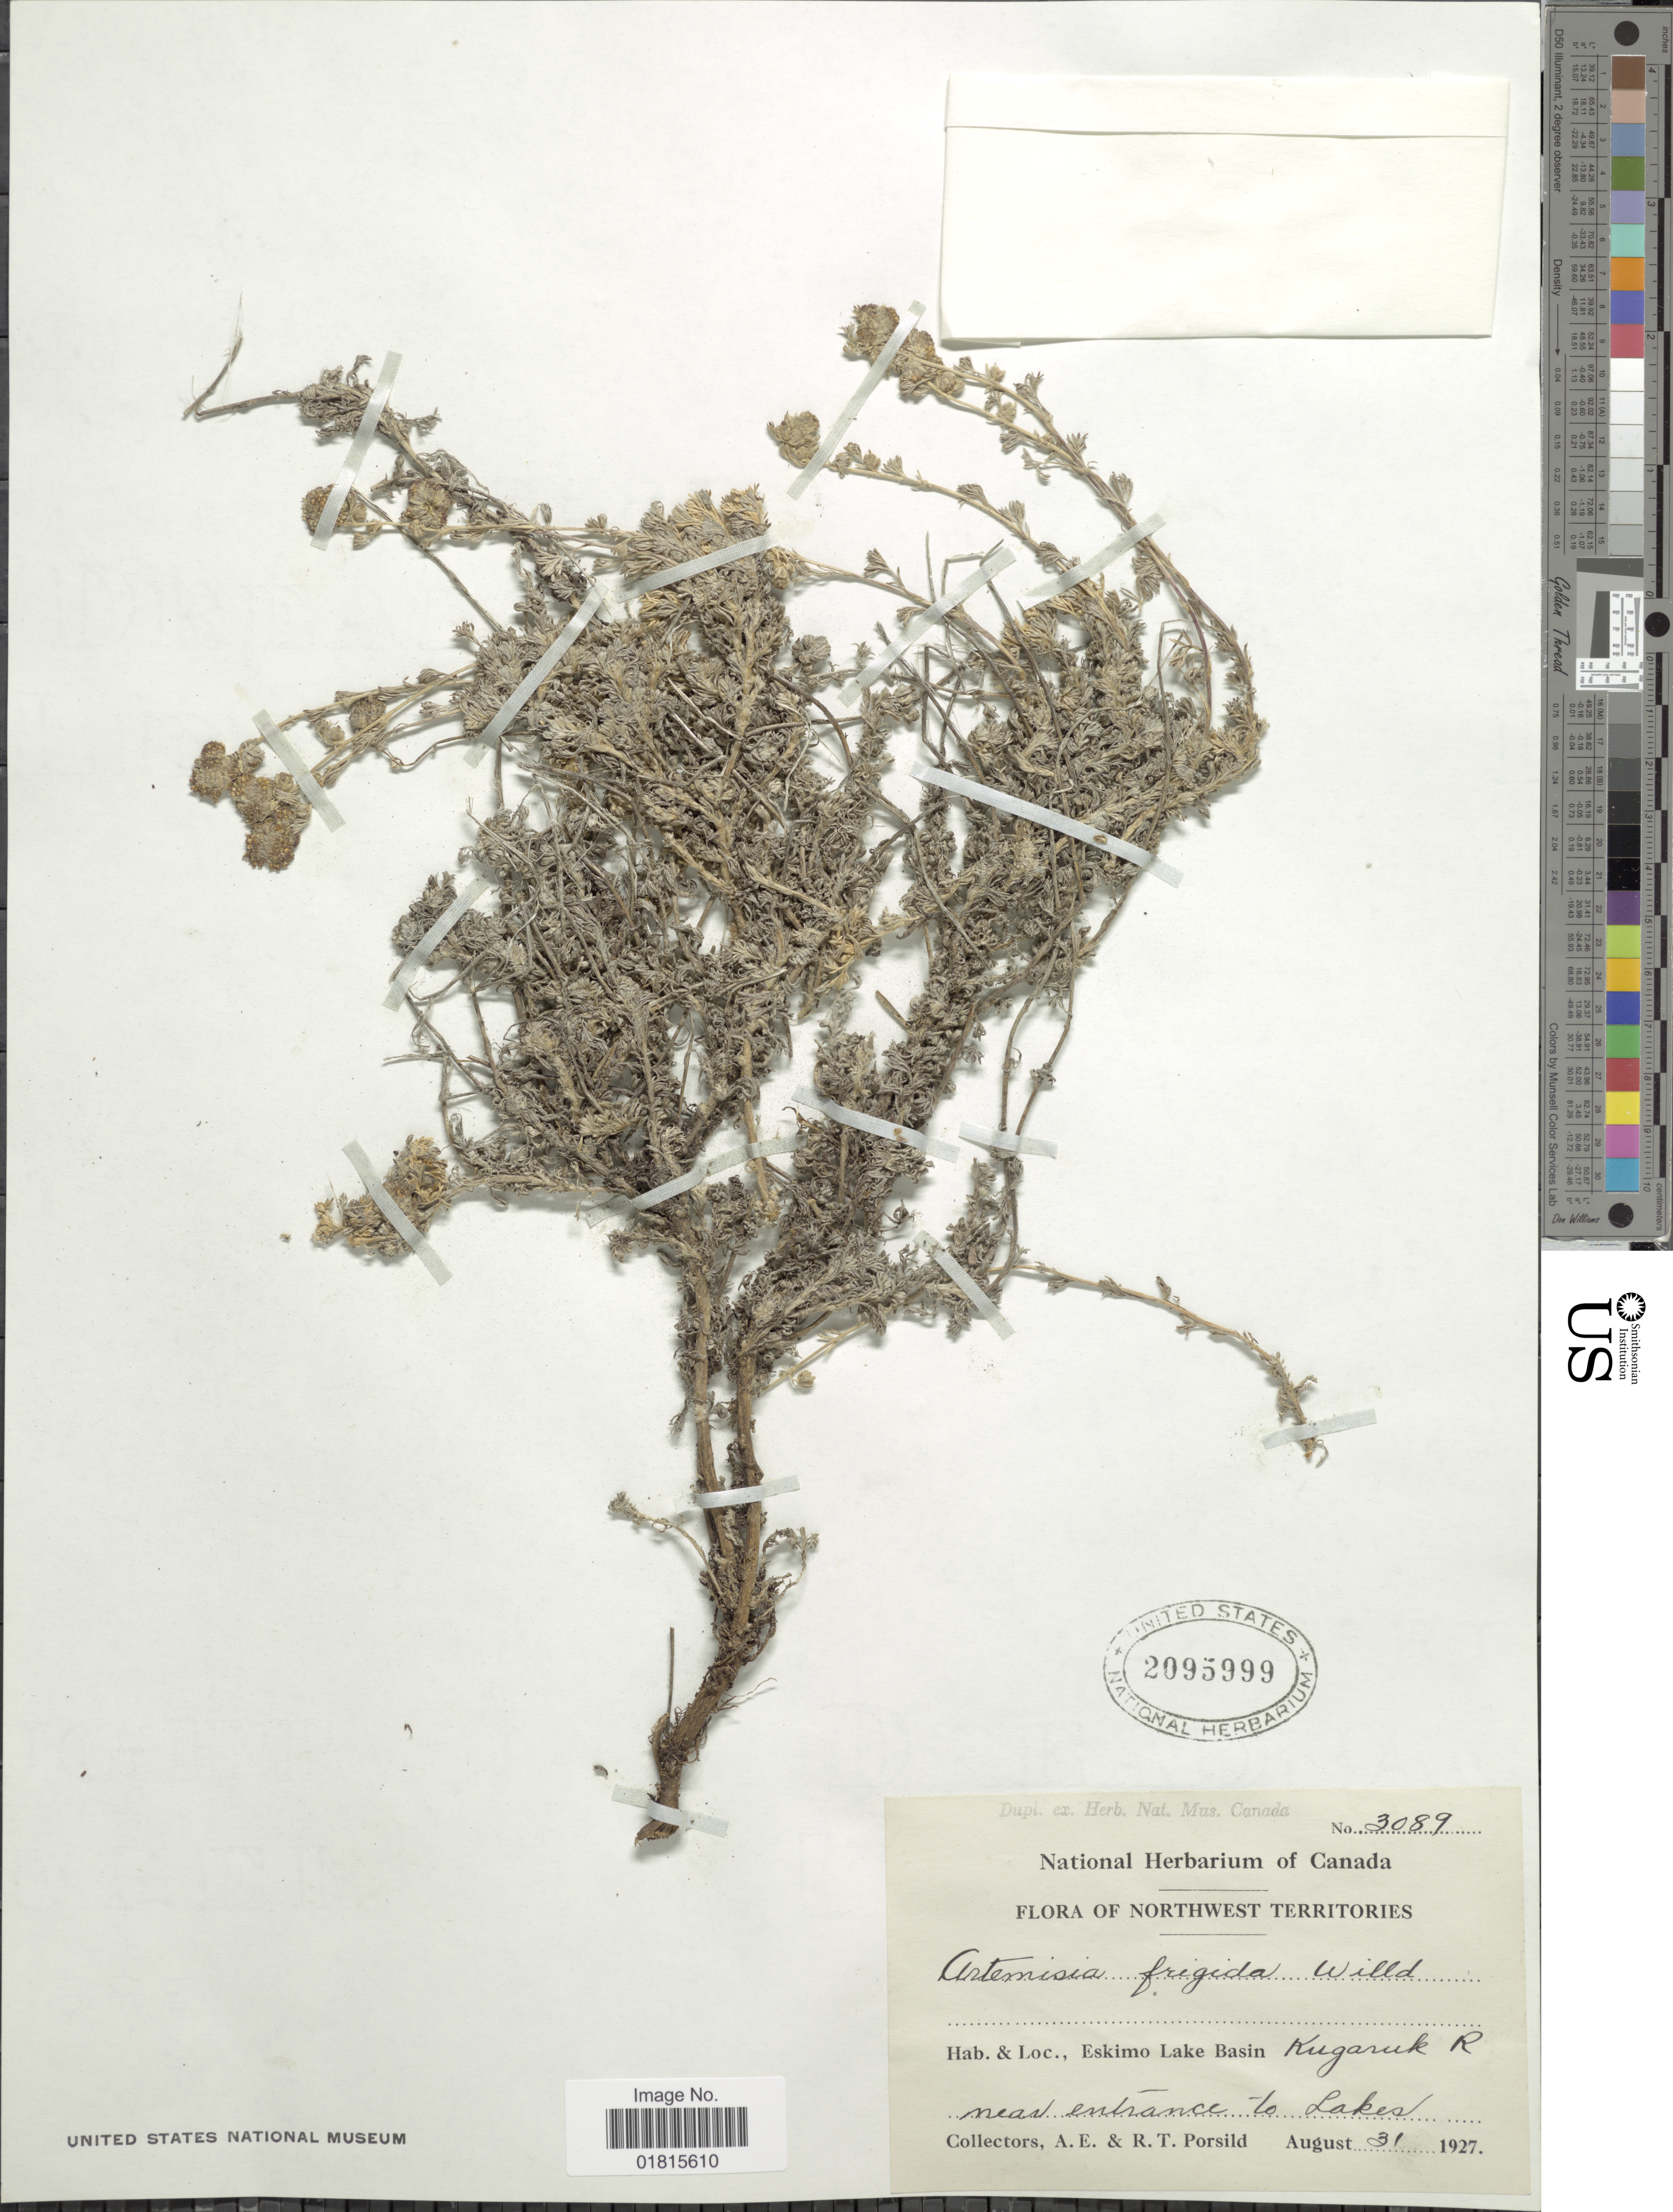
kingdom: Plantae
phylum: Tracheophyta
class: Magnoliopsida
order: Asterales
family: Asteraceae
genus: Artemisia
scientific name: Artemisia frigida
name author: Willd.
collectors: A. E. Porsild & R. T. Porsild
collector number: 3089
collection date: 1927-08-31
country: Canada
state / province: Northwest Territories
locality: Eskimo Lake Basin, Kugaruk R, near entrance to Lakes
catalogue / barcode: US 2095999